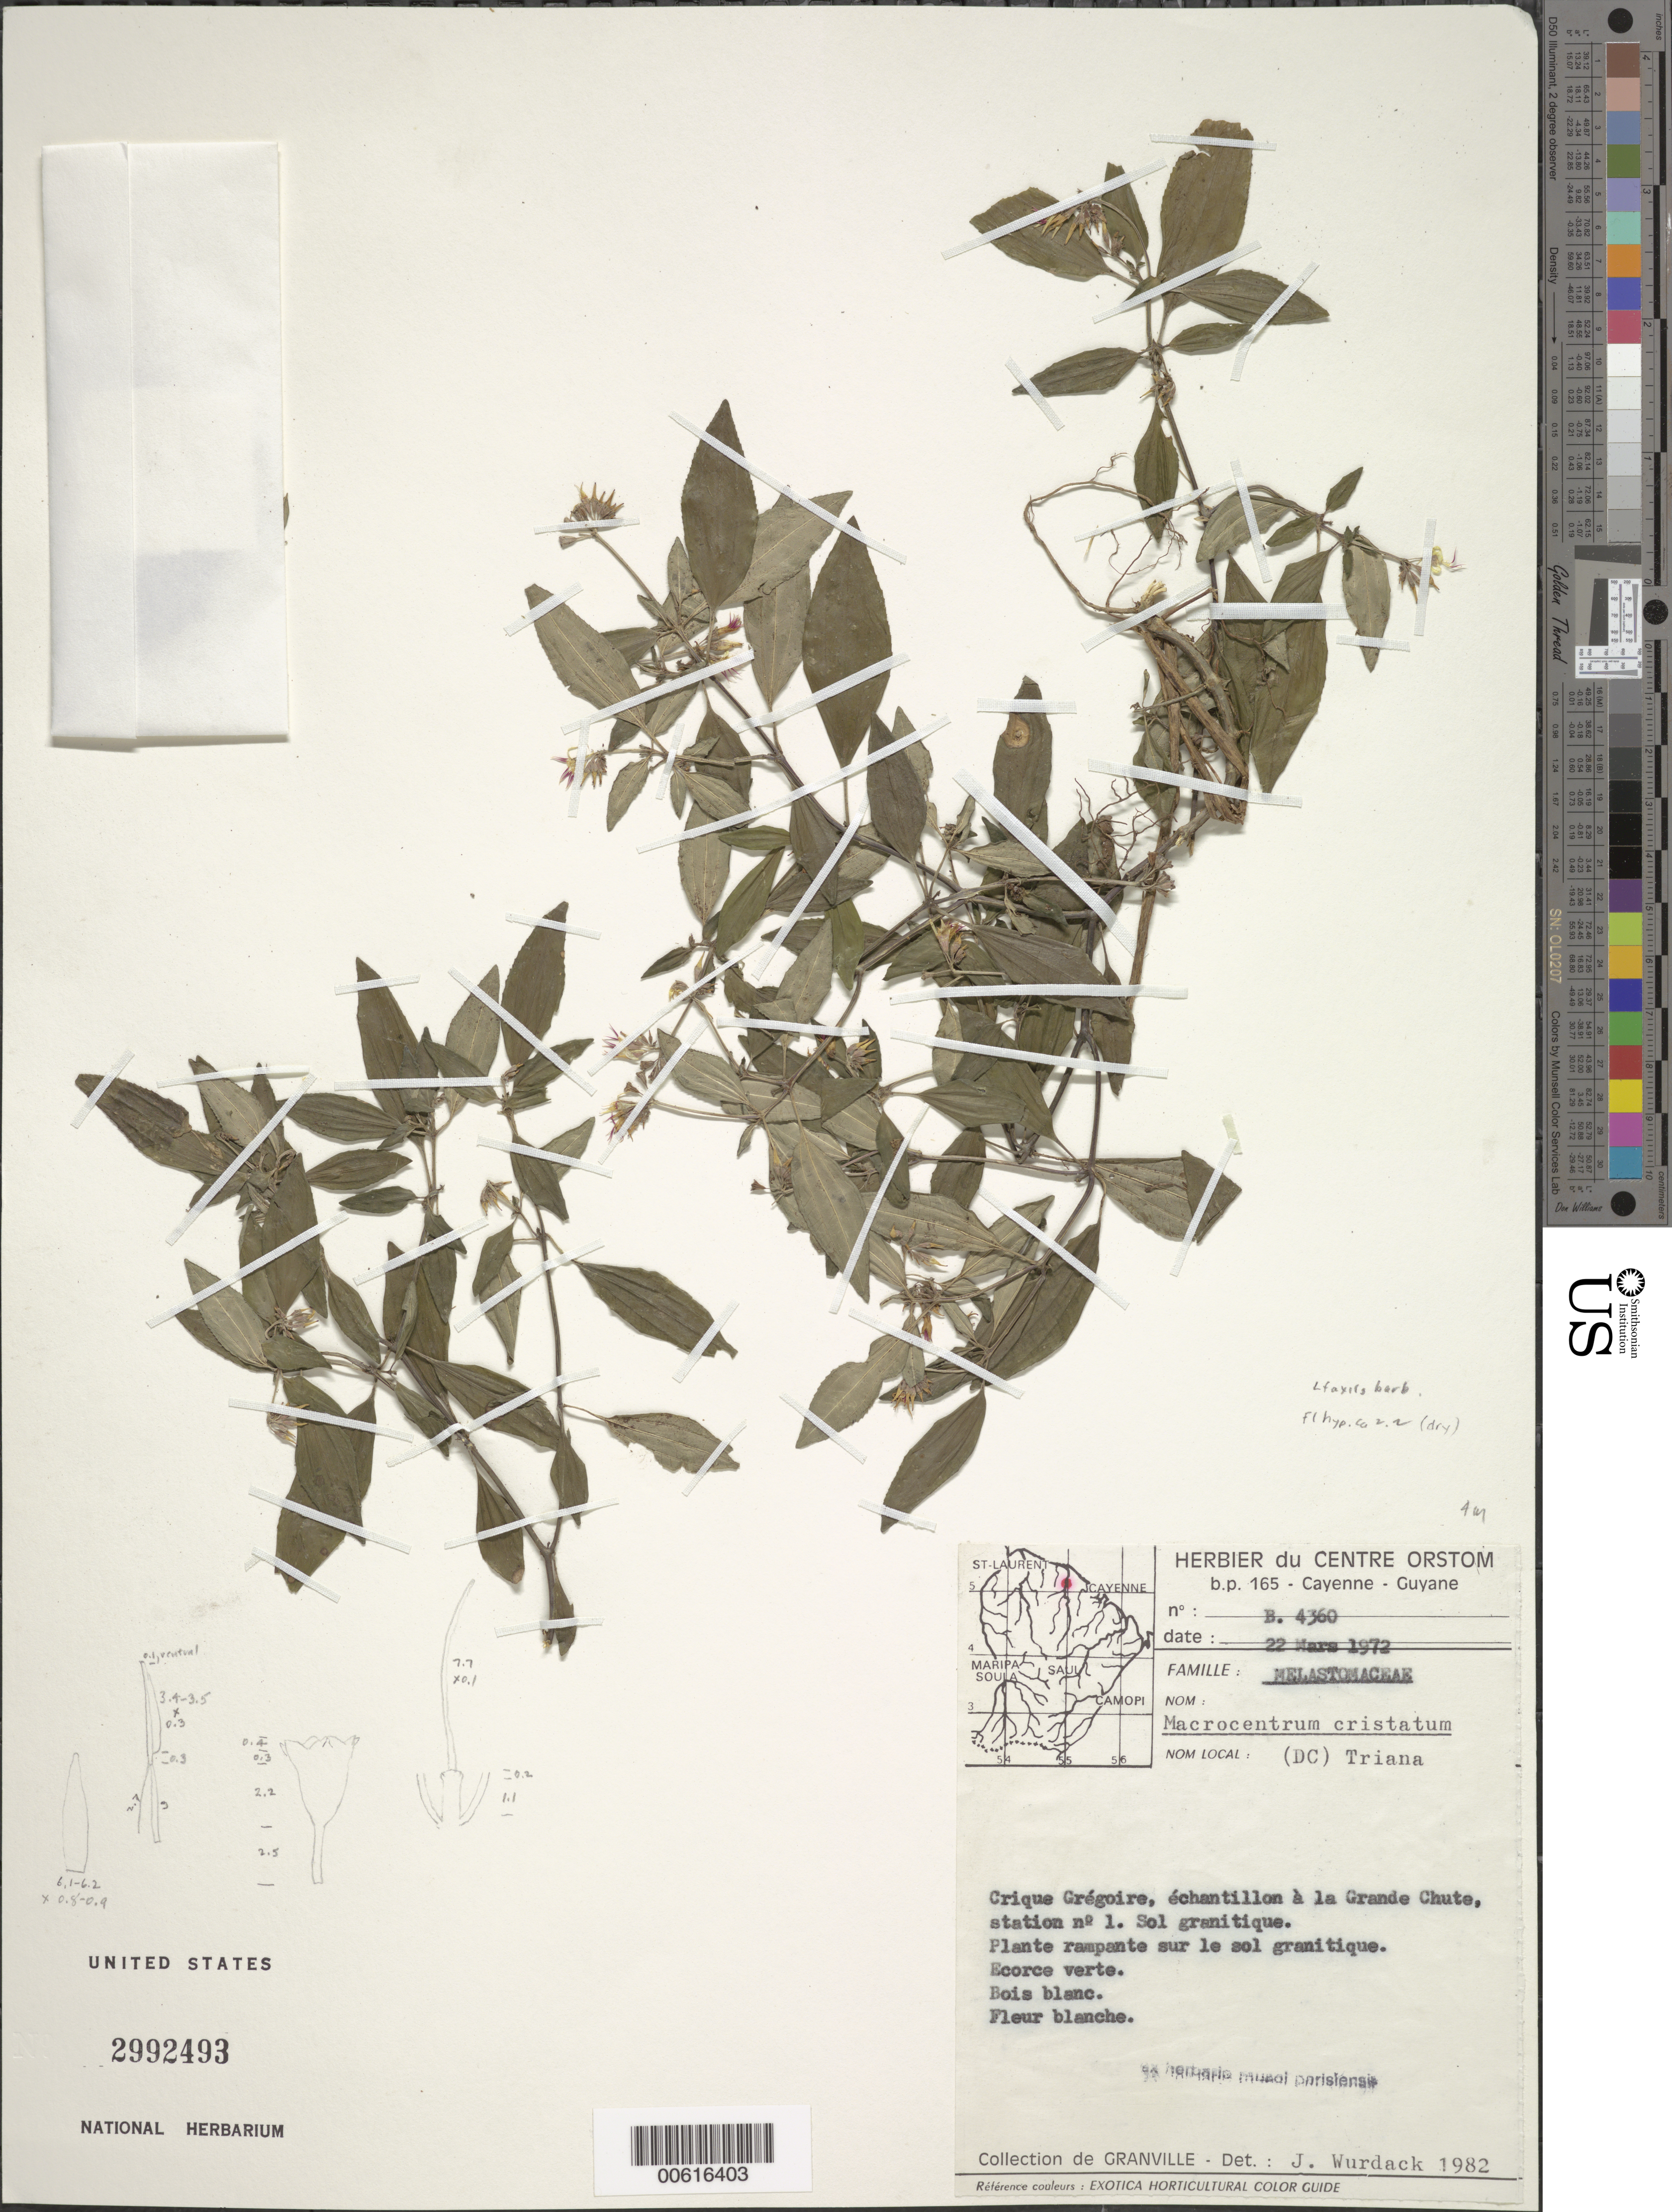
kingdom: Plantae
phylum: Tracheophyta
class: Magnoliopsida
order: Myrtales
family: Melastomataceae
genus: Macrocentrum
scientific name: Macrocentrum cristatum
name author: (DC.) Triana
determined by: Wurdack, John J., (US), US (UNITED STATES)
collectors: J.-J. de Granville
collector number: B 4360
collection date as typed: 22-Mar-72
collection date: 1972-03-22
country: French Guiana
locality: Crique Grégoire, Grande Chute, station no. 1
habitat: Sol granitique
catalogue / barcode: US 2992493